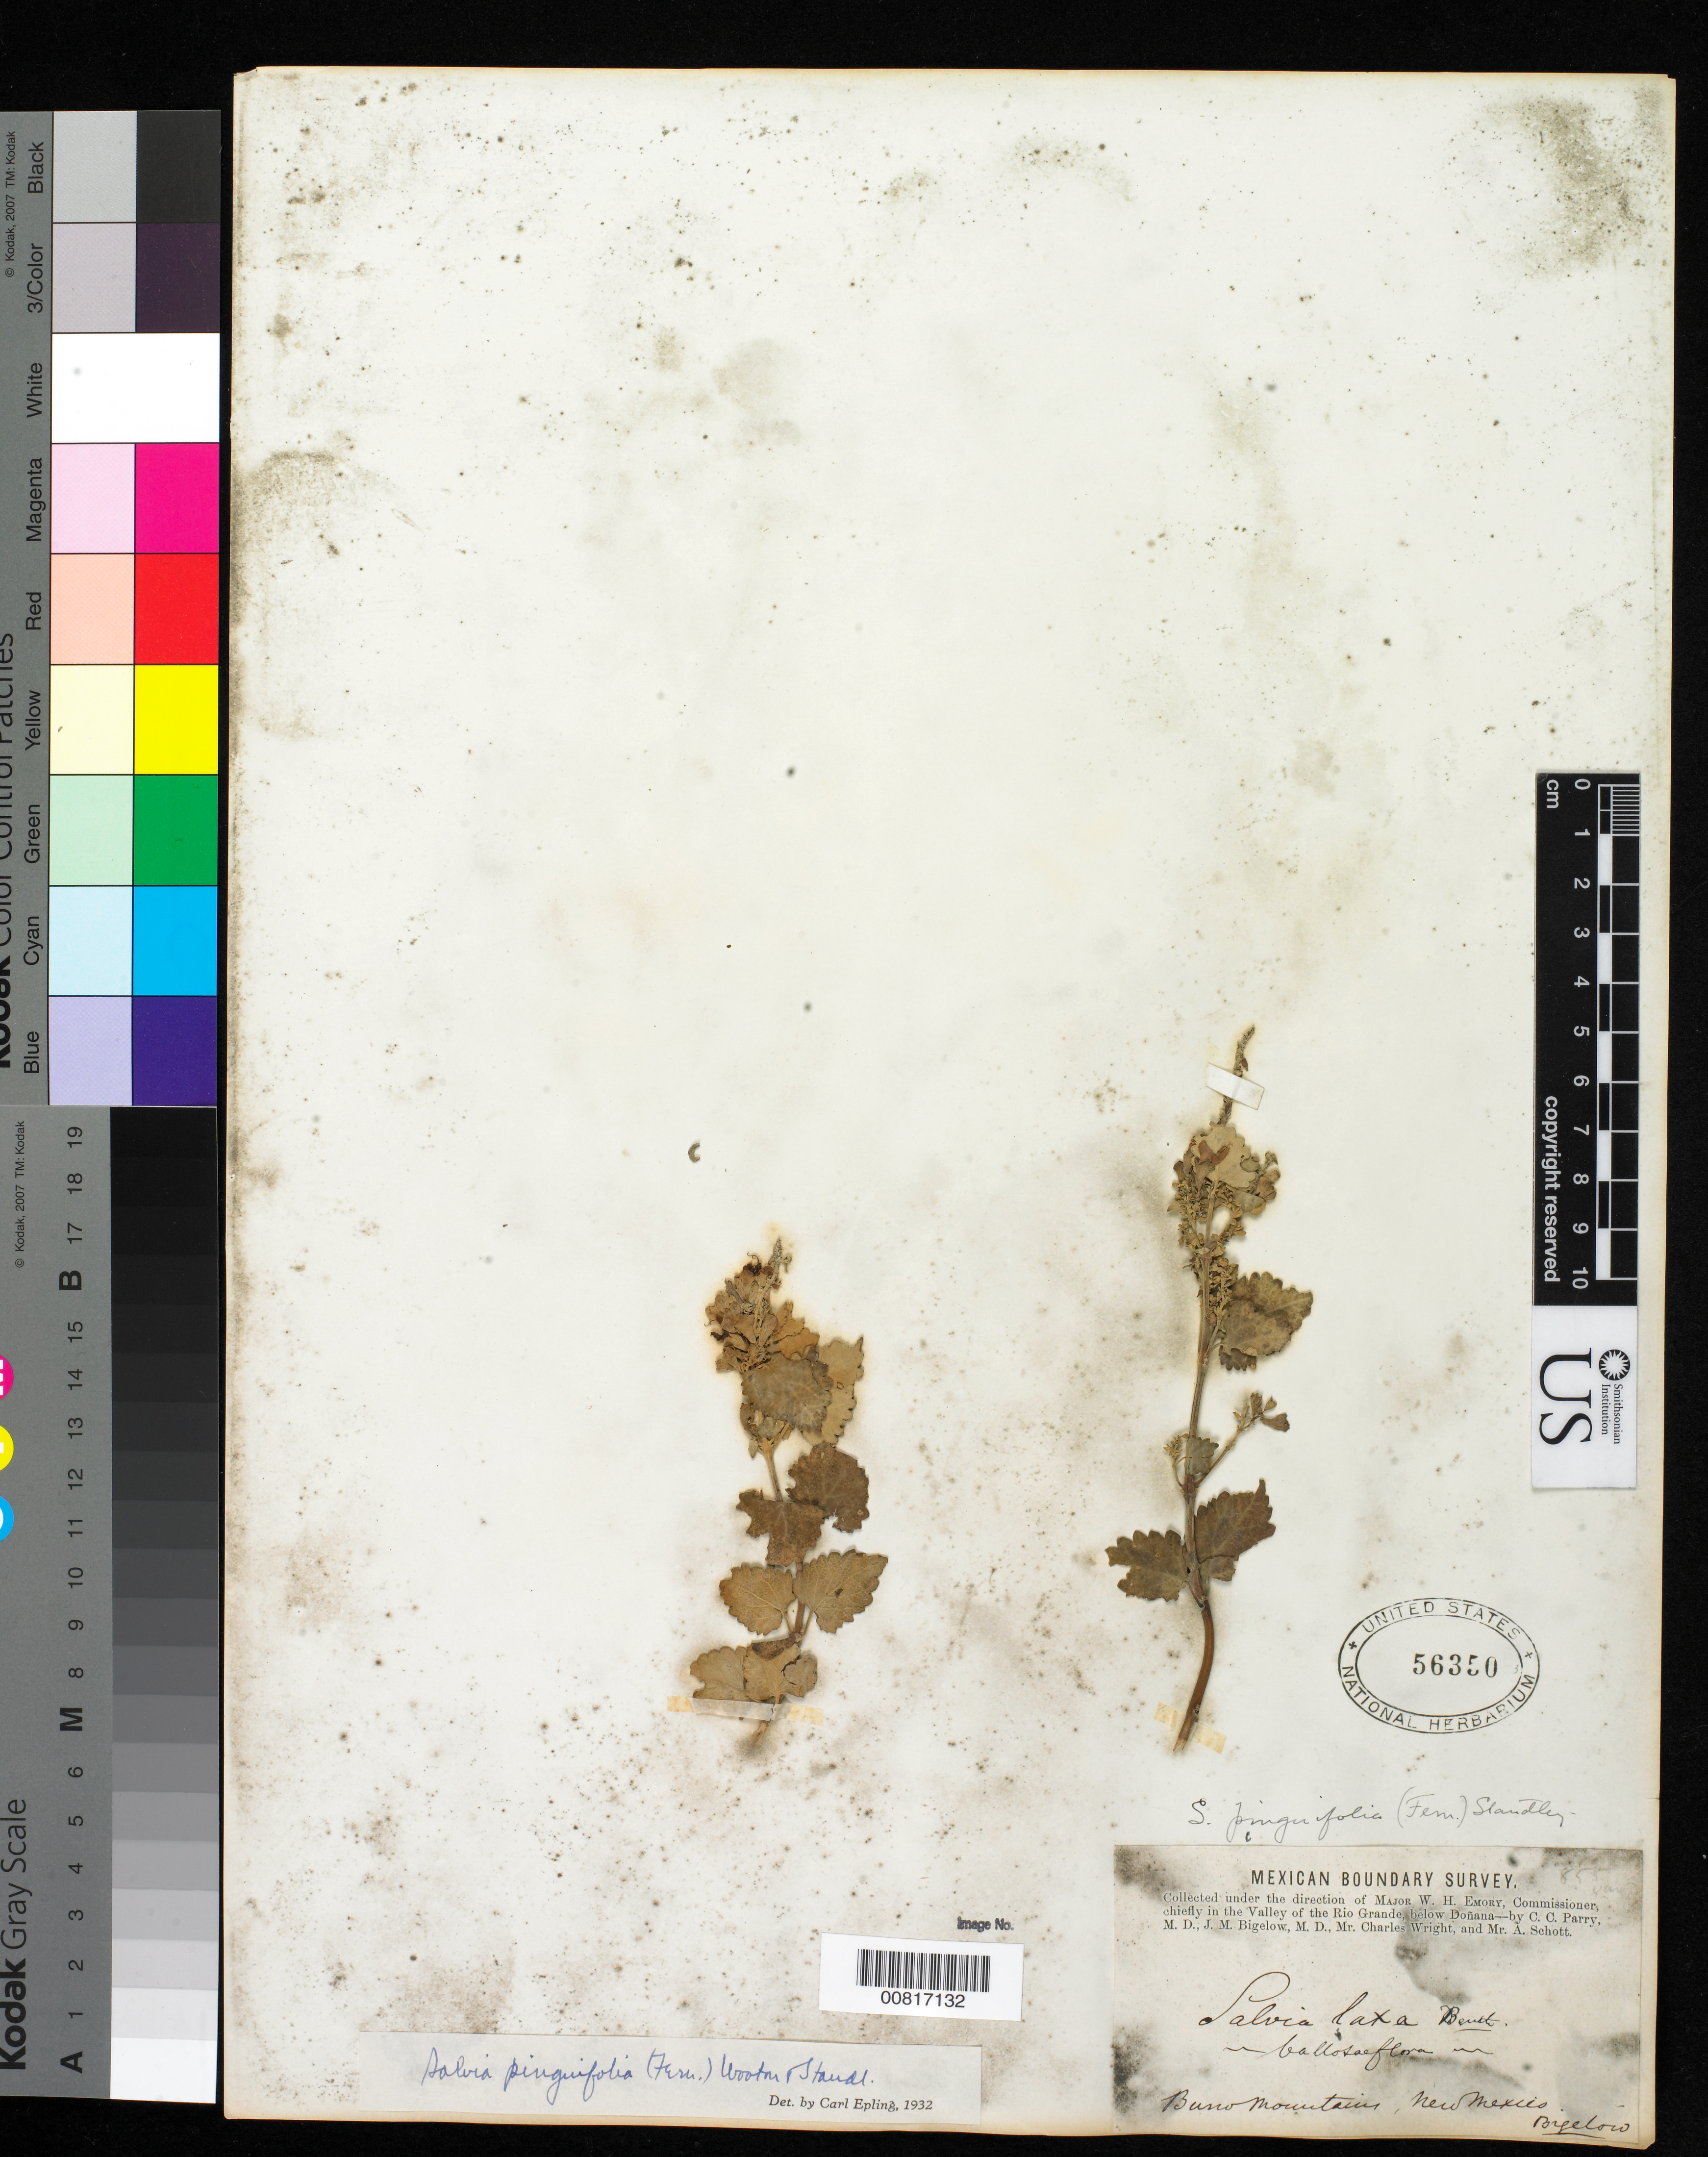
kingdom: Plantae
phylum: Tracheophyta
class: Magnoliopsida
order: Lamiales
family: Lamiaceae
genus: Salvia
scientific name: Salvia pinguifolia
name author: (Fernald) Wooton & Standl.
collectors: C. C. Parry, J. M. Bigelow, C. Wright & A. C. V. Schott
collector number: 855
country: United States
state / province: New Mexico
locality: Burro Mountains, New Mexico.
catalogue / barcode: US 56350